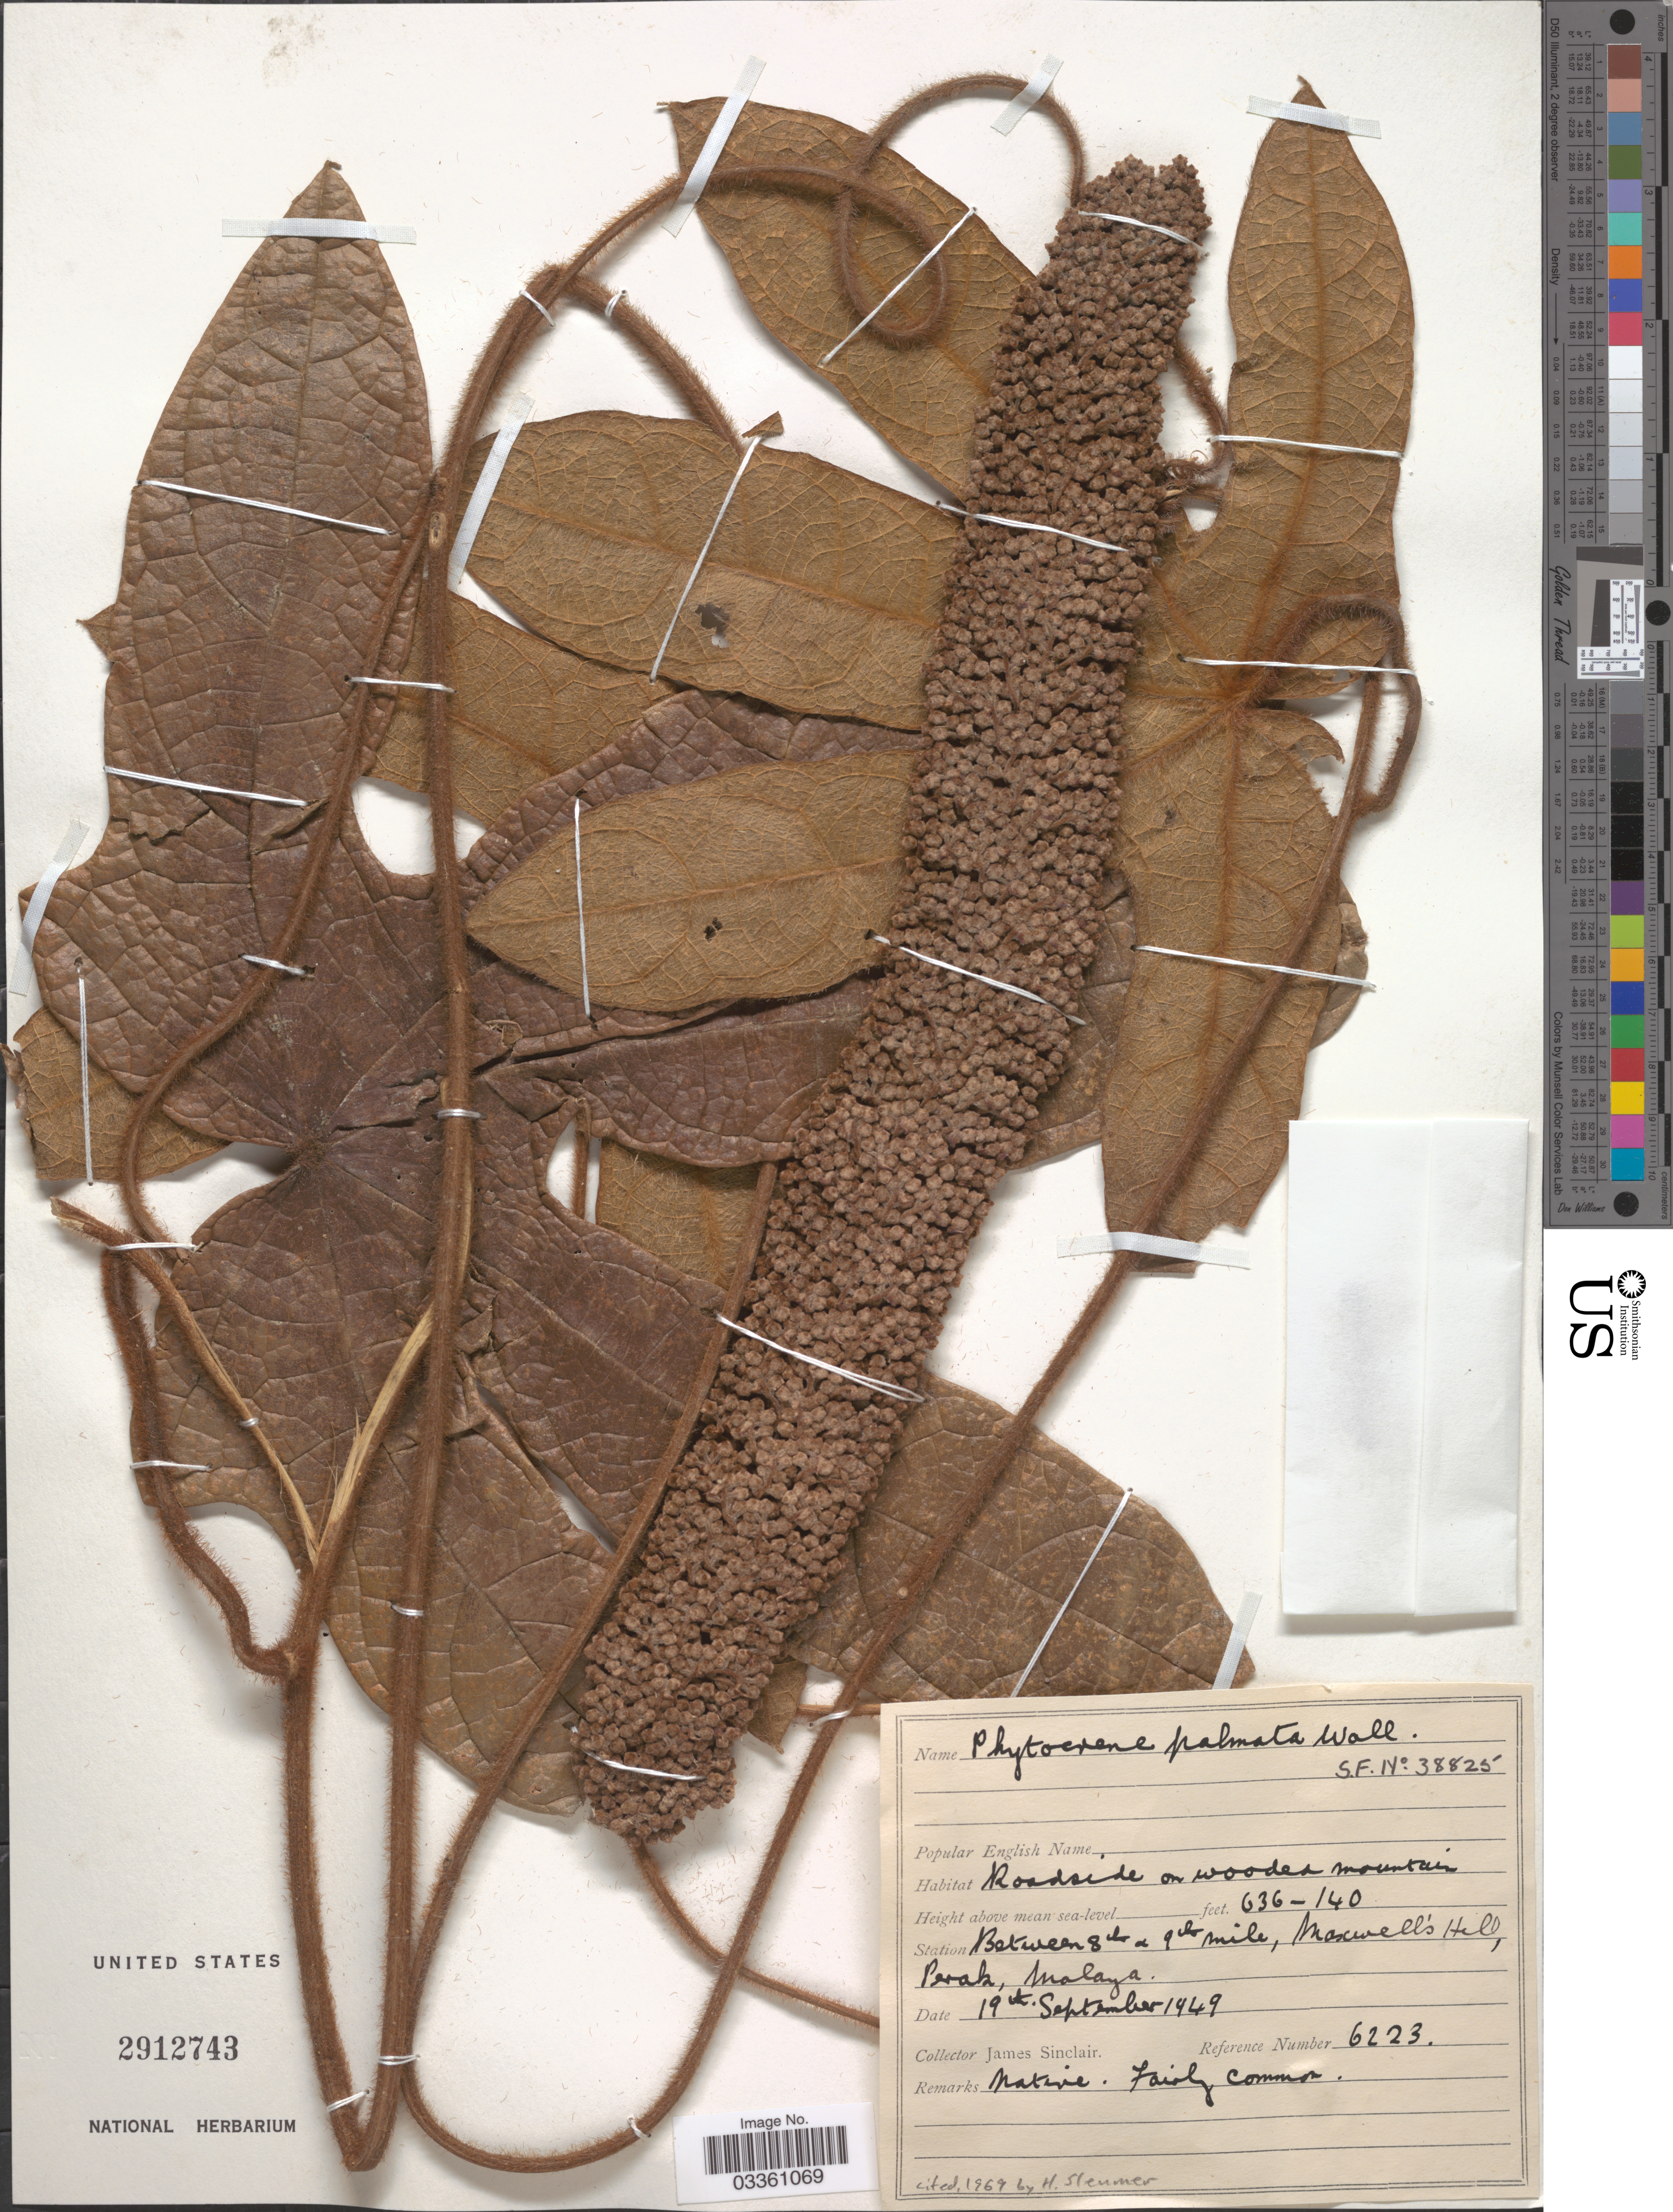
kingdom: Plantae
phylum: Tracheophyta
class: Magnoliopsida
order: Icacinales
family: Icacinaceae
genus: Phytocrene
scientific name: Phytocrene palmata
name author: Wall.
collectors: J. Sinclair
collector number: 6223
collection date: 1949-09-19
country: Malaysia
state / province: Perak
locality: Station Between 8th & 9th mile, Maxwell's Hill, Malaya.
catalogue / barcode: US 2912743